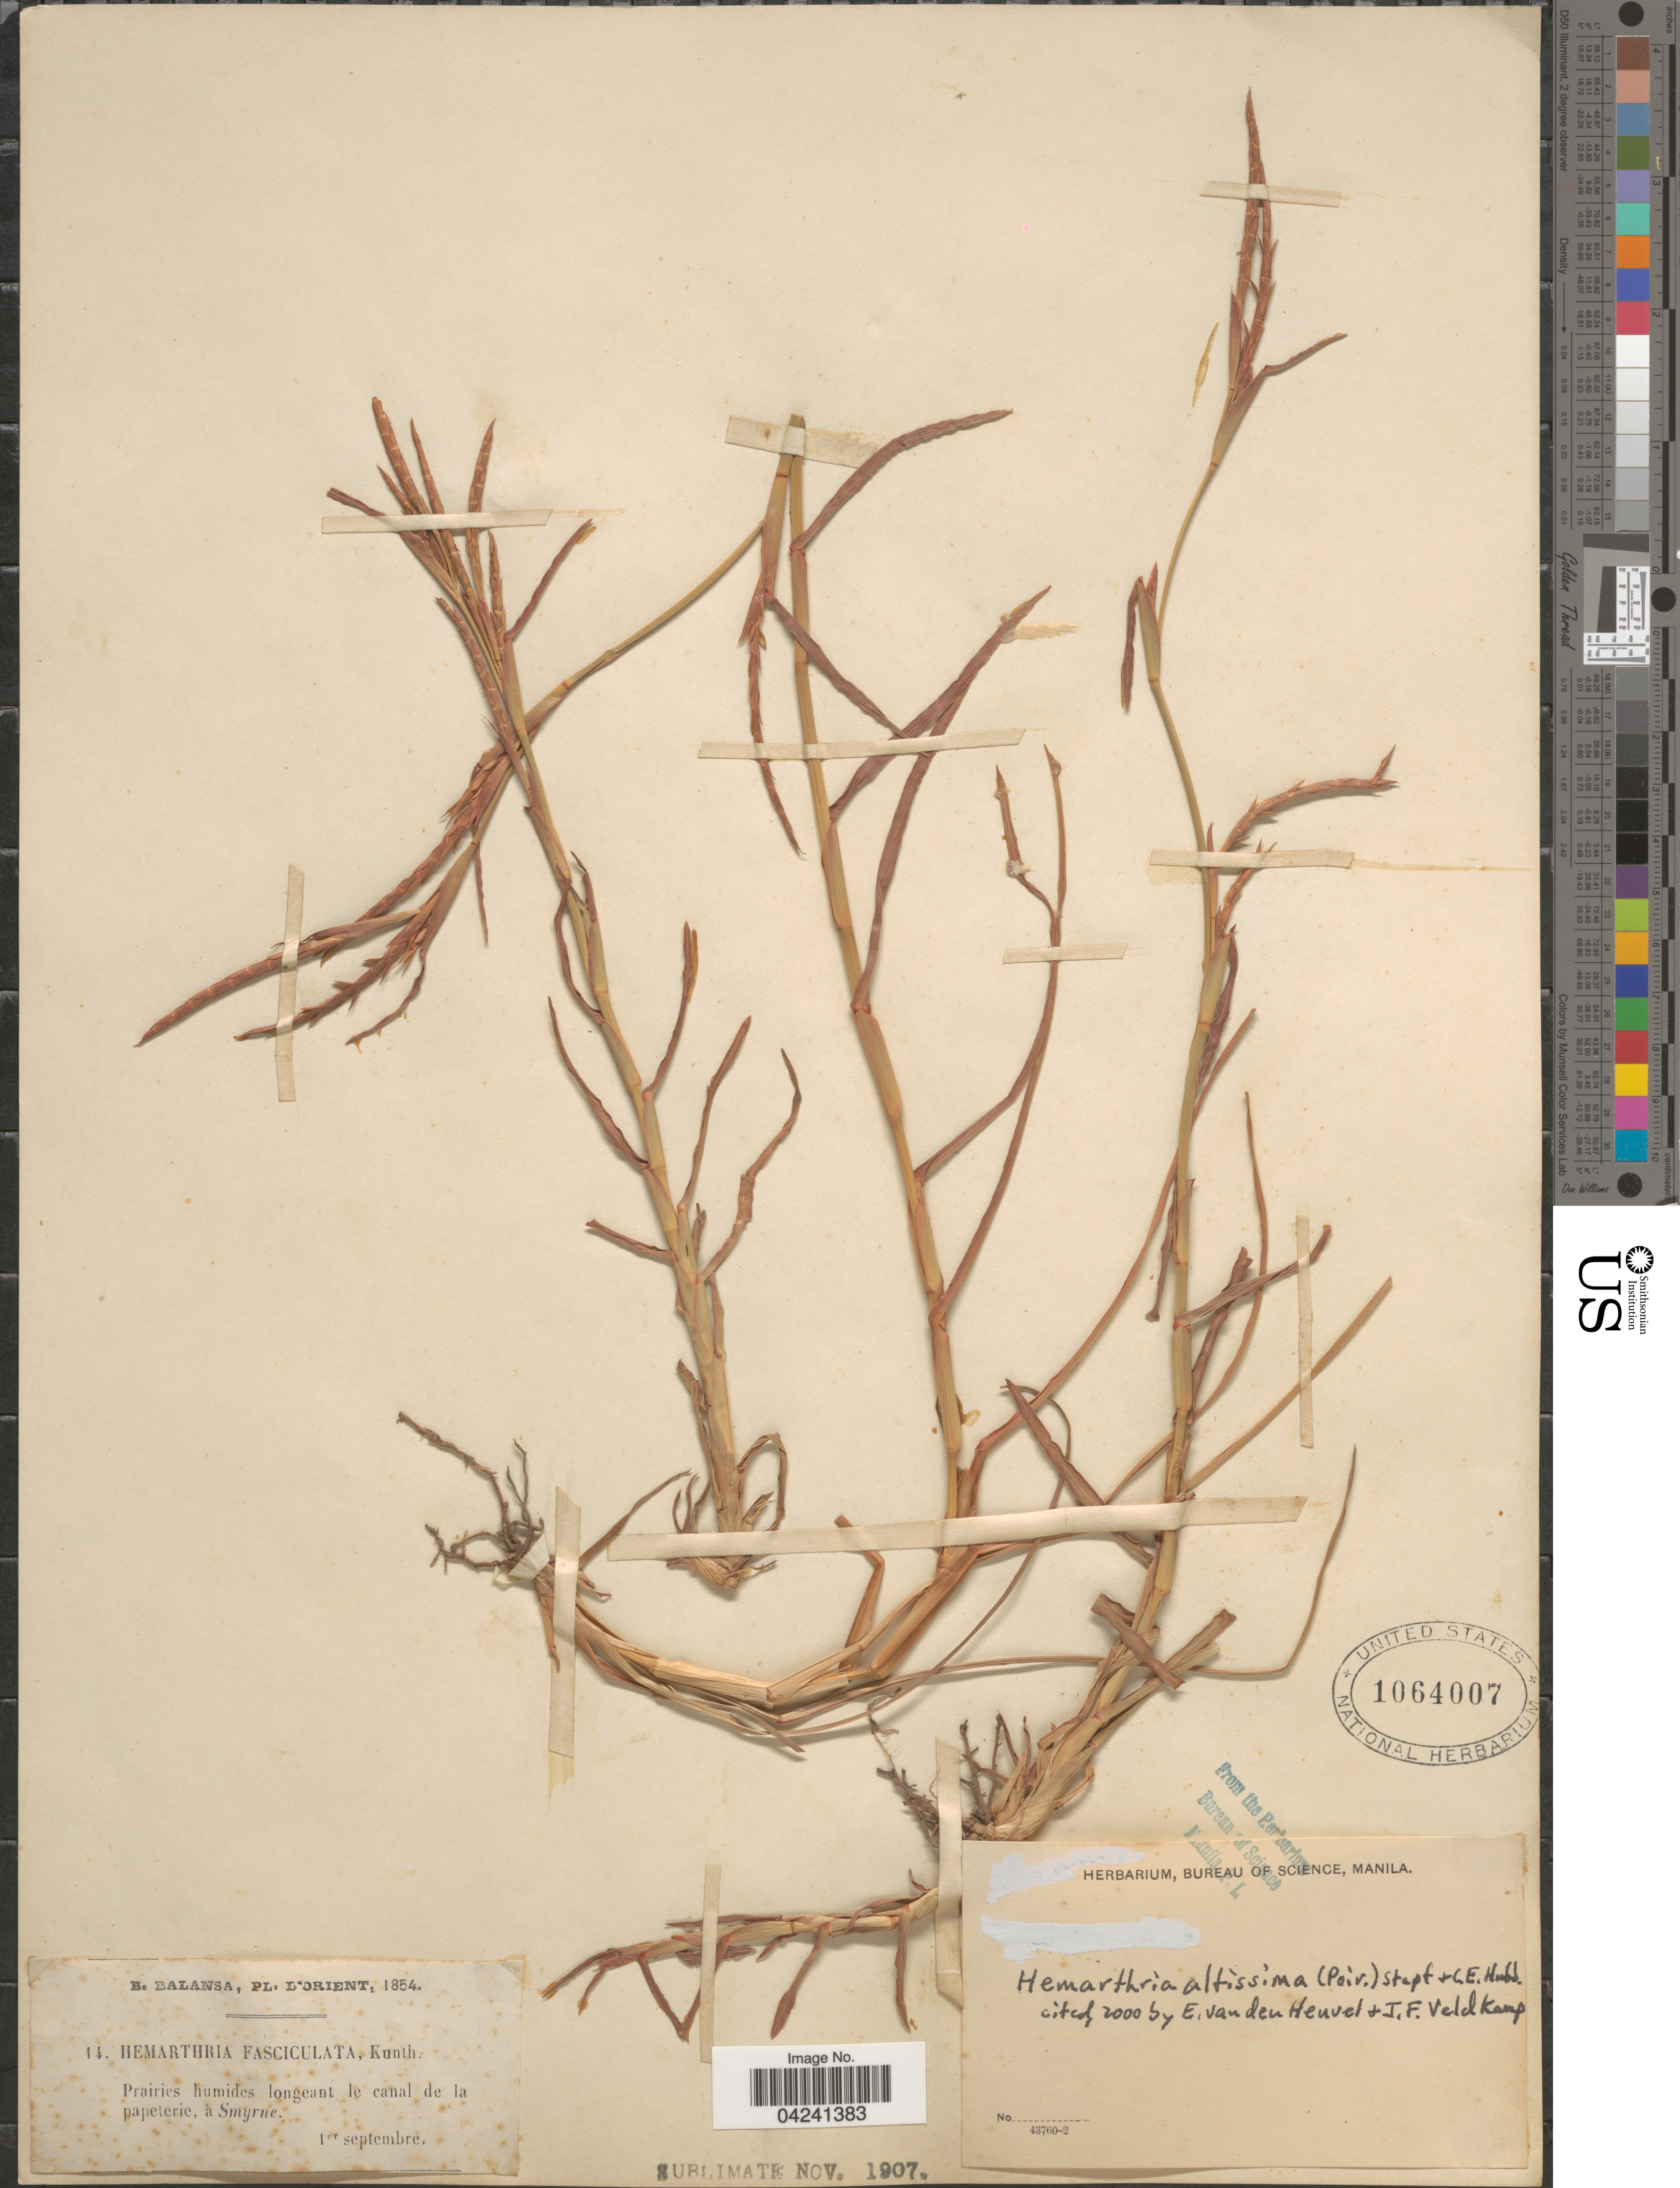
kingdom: Plantae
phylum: Tracheophyta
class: Liliopsida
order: Poales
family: Poaceae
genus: Hemarthria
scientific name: Hemarthria altissima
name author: (Poir.) Stapf & C. E. Hubb.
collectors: B. Balansa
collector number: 14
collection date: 1854-09-01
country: Turkey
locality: L'Orient. Prairies humides longeant le canal de la papeterie, à Smyrne.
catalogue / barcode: US 1064007